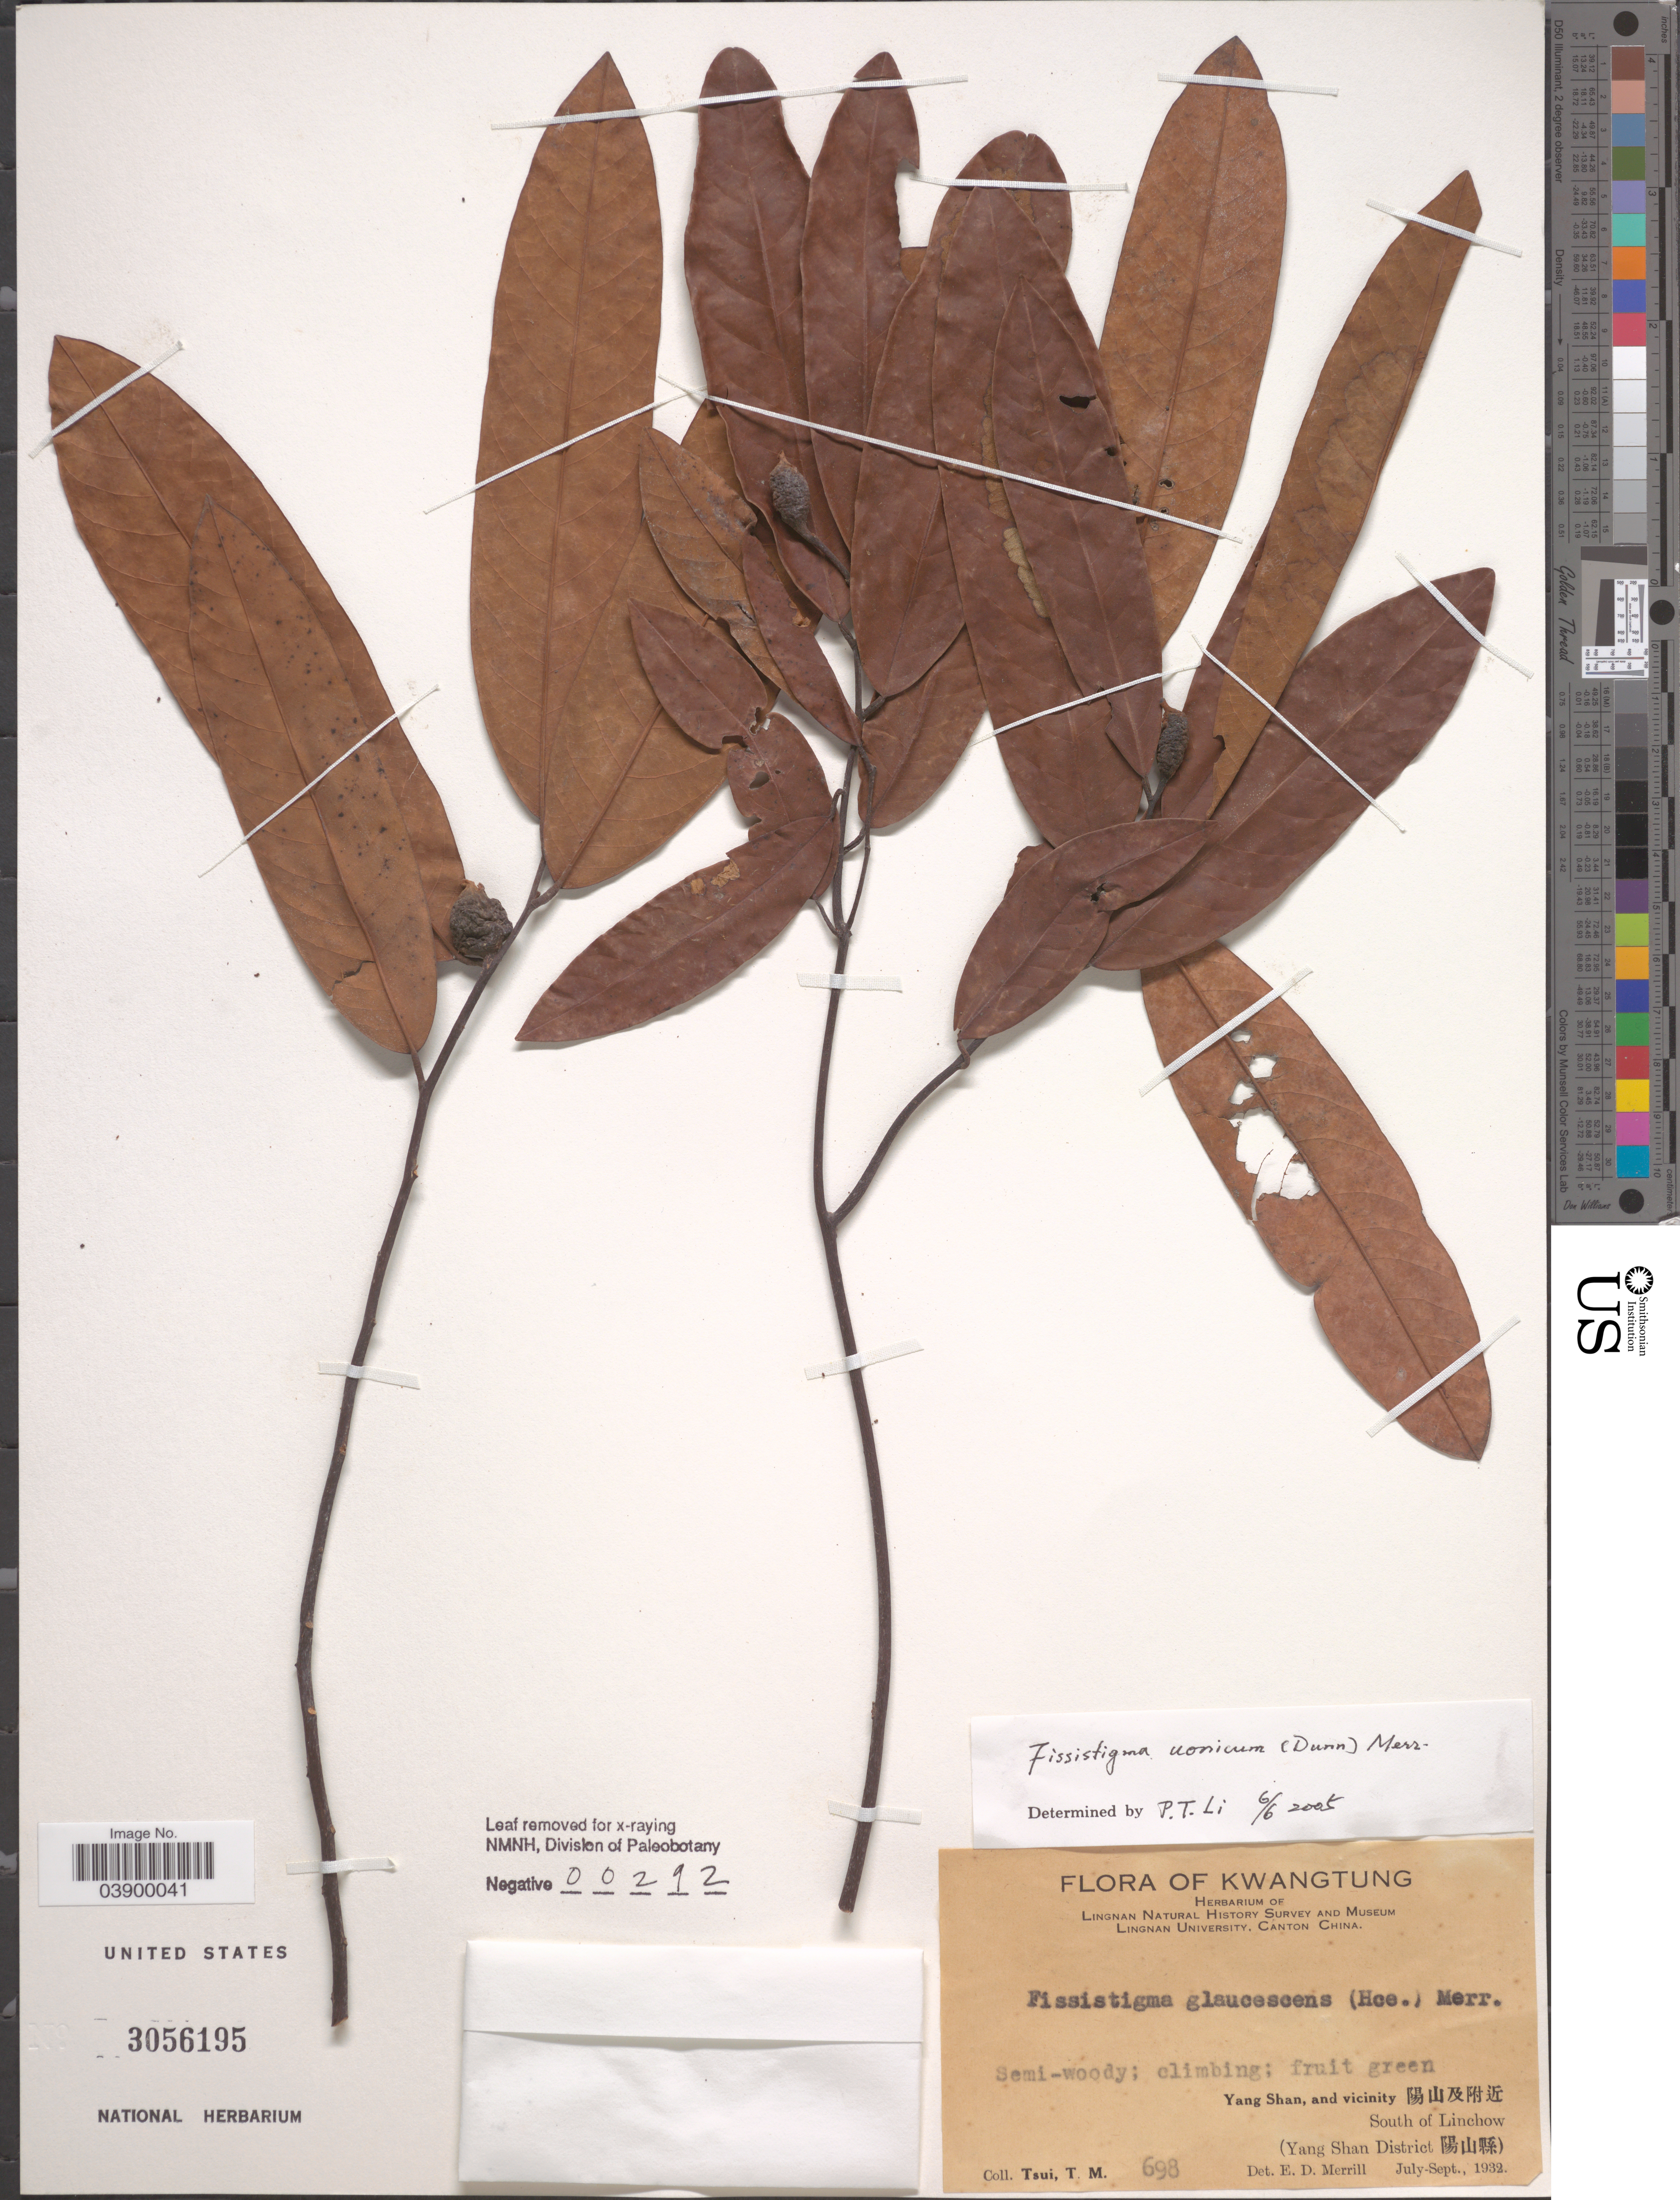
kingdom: Plantae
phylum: Tracheophyta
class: Magnoliopsida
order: Magnoliales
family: Annonaceae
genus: Fissistigma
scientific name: Fissistigma glaucescens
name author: (Hance) Merr.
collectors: T. Tsui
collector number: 698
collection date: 1932-07/1932-09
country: China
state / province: Guangdong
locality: Kwangtung. YYang Shan, and vicinity X. South of Linchow (Yang Shan District X).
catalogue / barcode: US 3056195